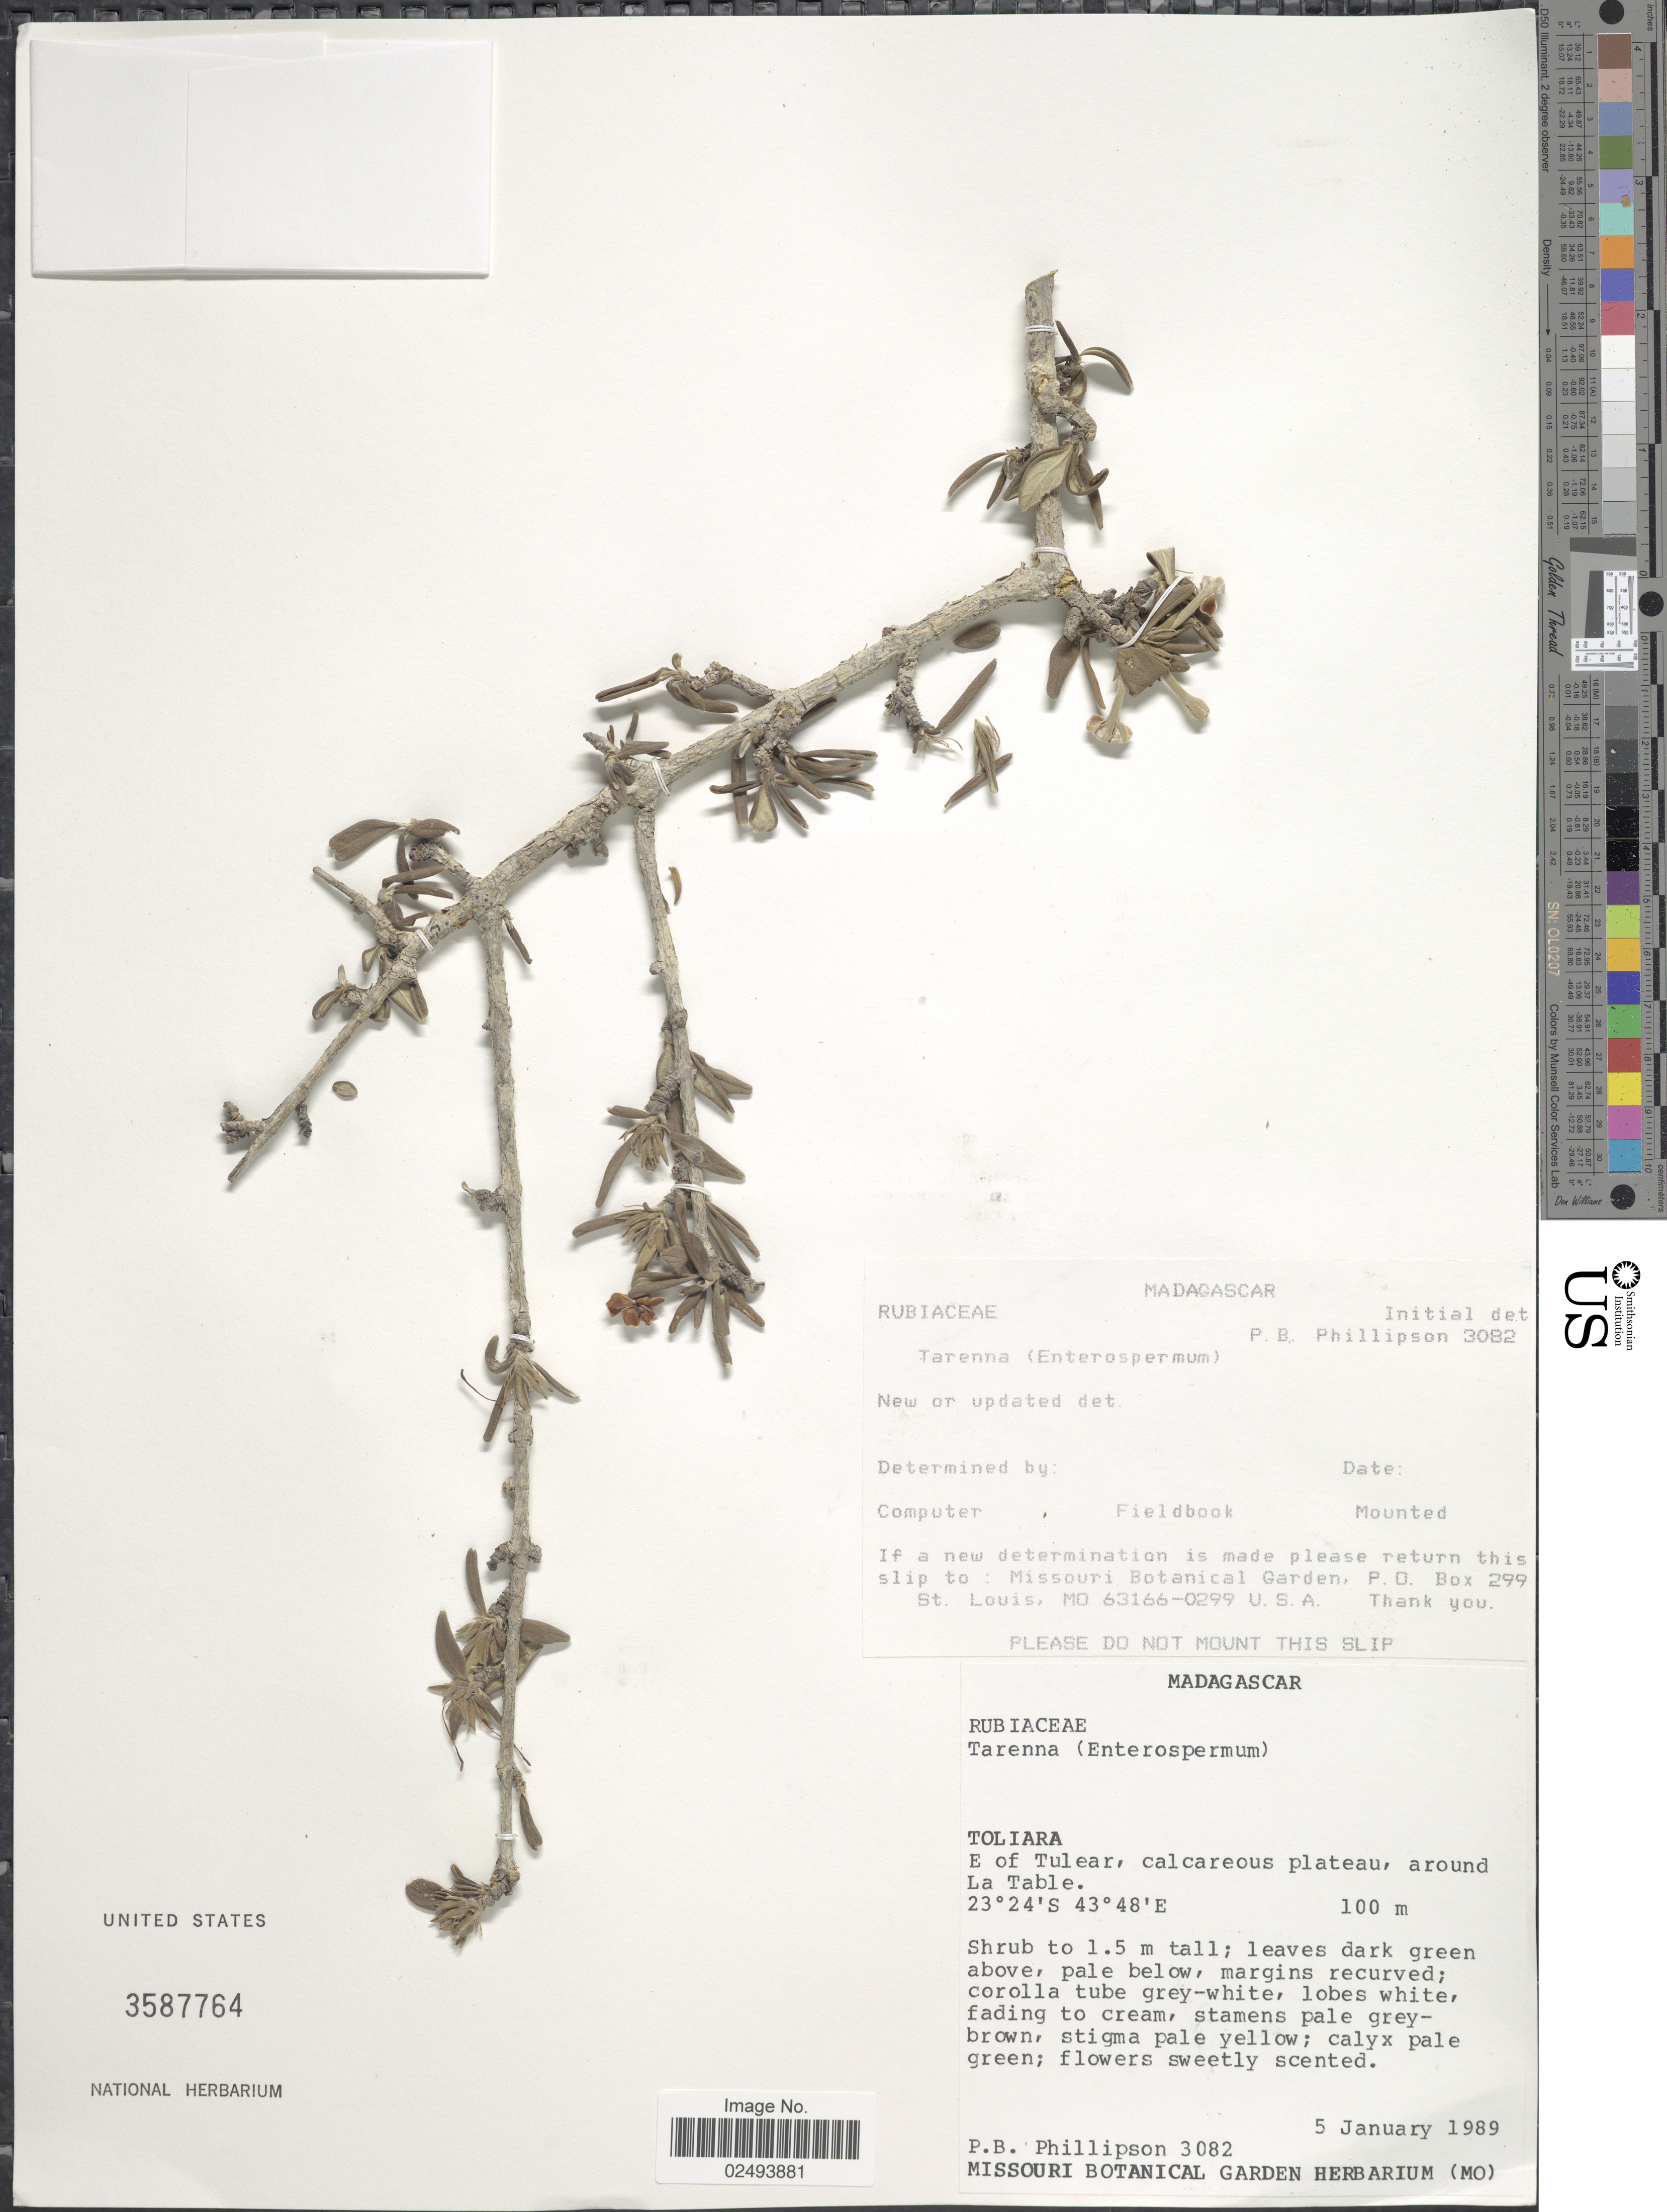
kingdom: Plantae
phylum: Tracheophyta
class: Magnoliopsida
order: Gentianales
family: Rubiaceae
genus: Tarenna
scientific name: Tarenna sp.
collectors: P. B. Phillipson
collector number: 30825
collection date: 1989-01-05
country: Madagascar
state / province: Atsimo-Andrefana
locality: E. of Tulear, around La Table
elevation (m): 100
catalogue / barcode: US 3587764